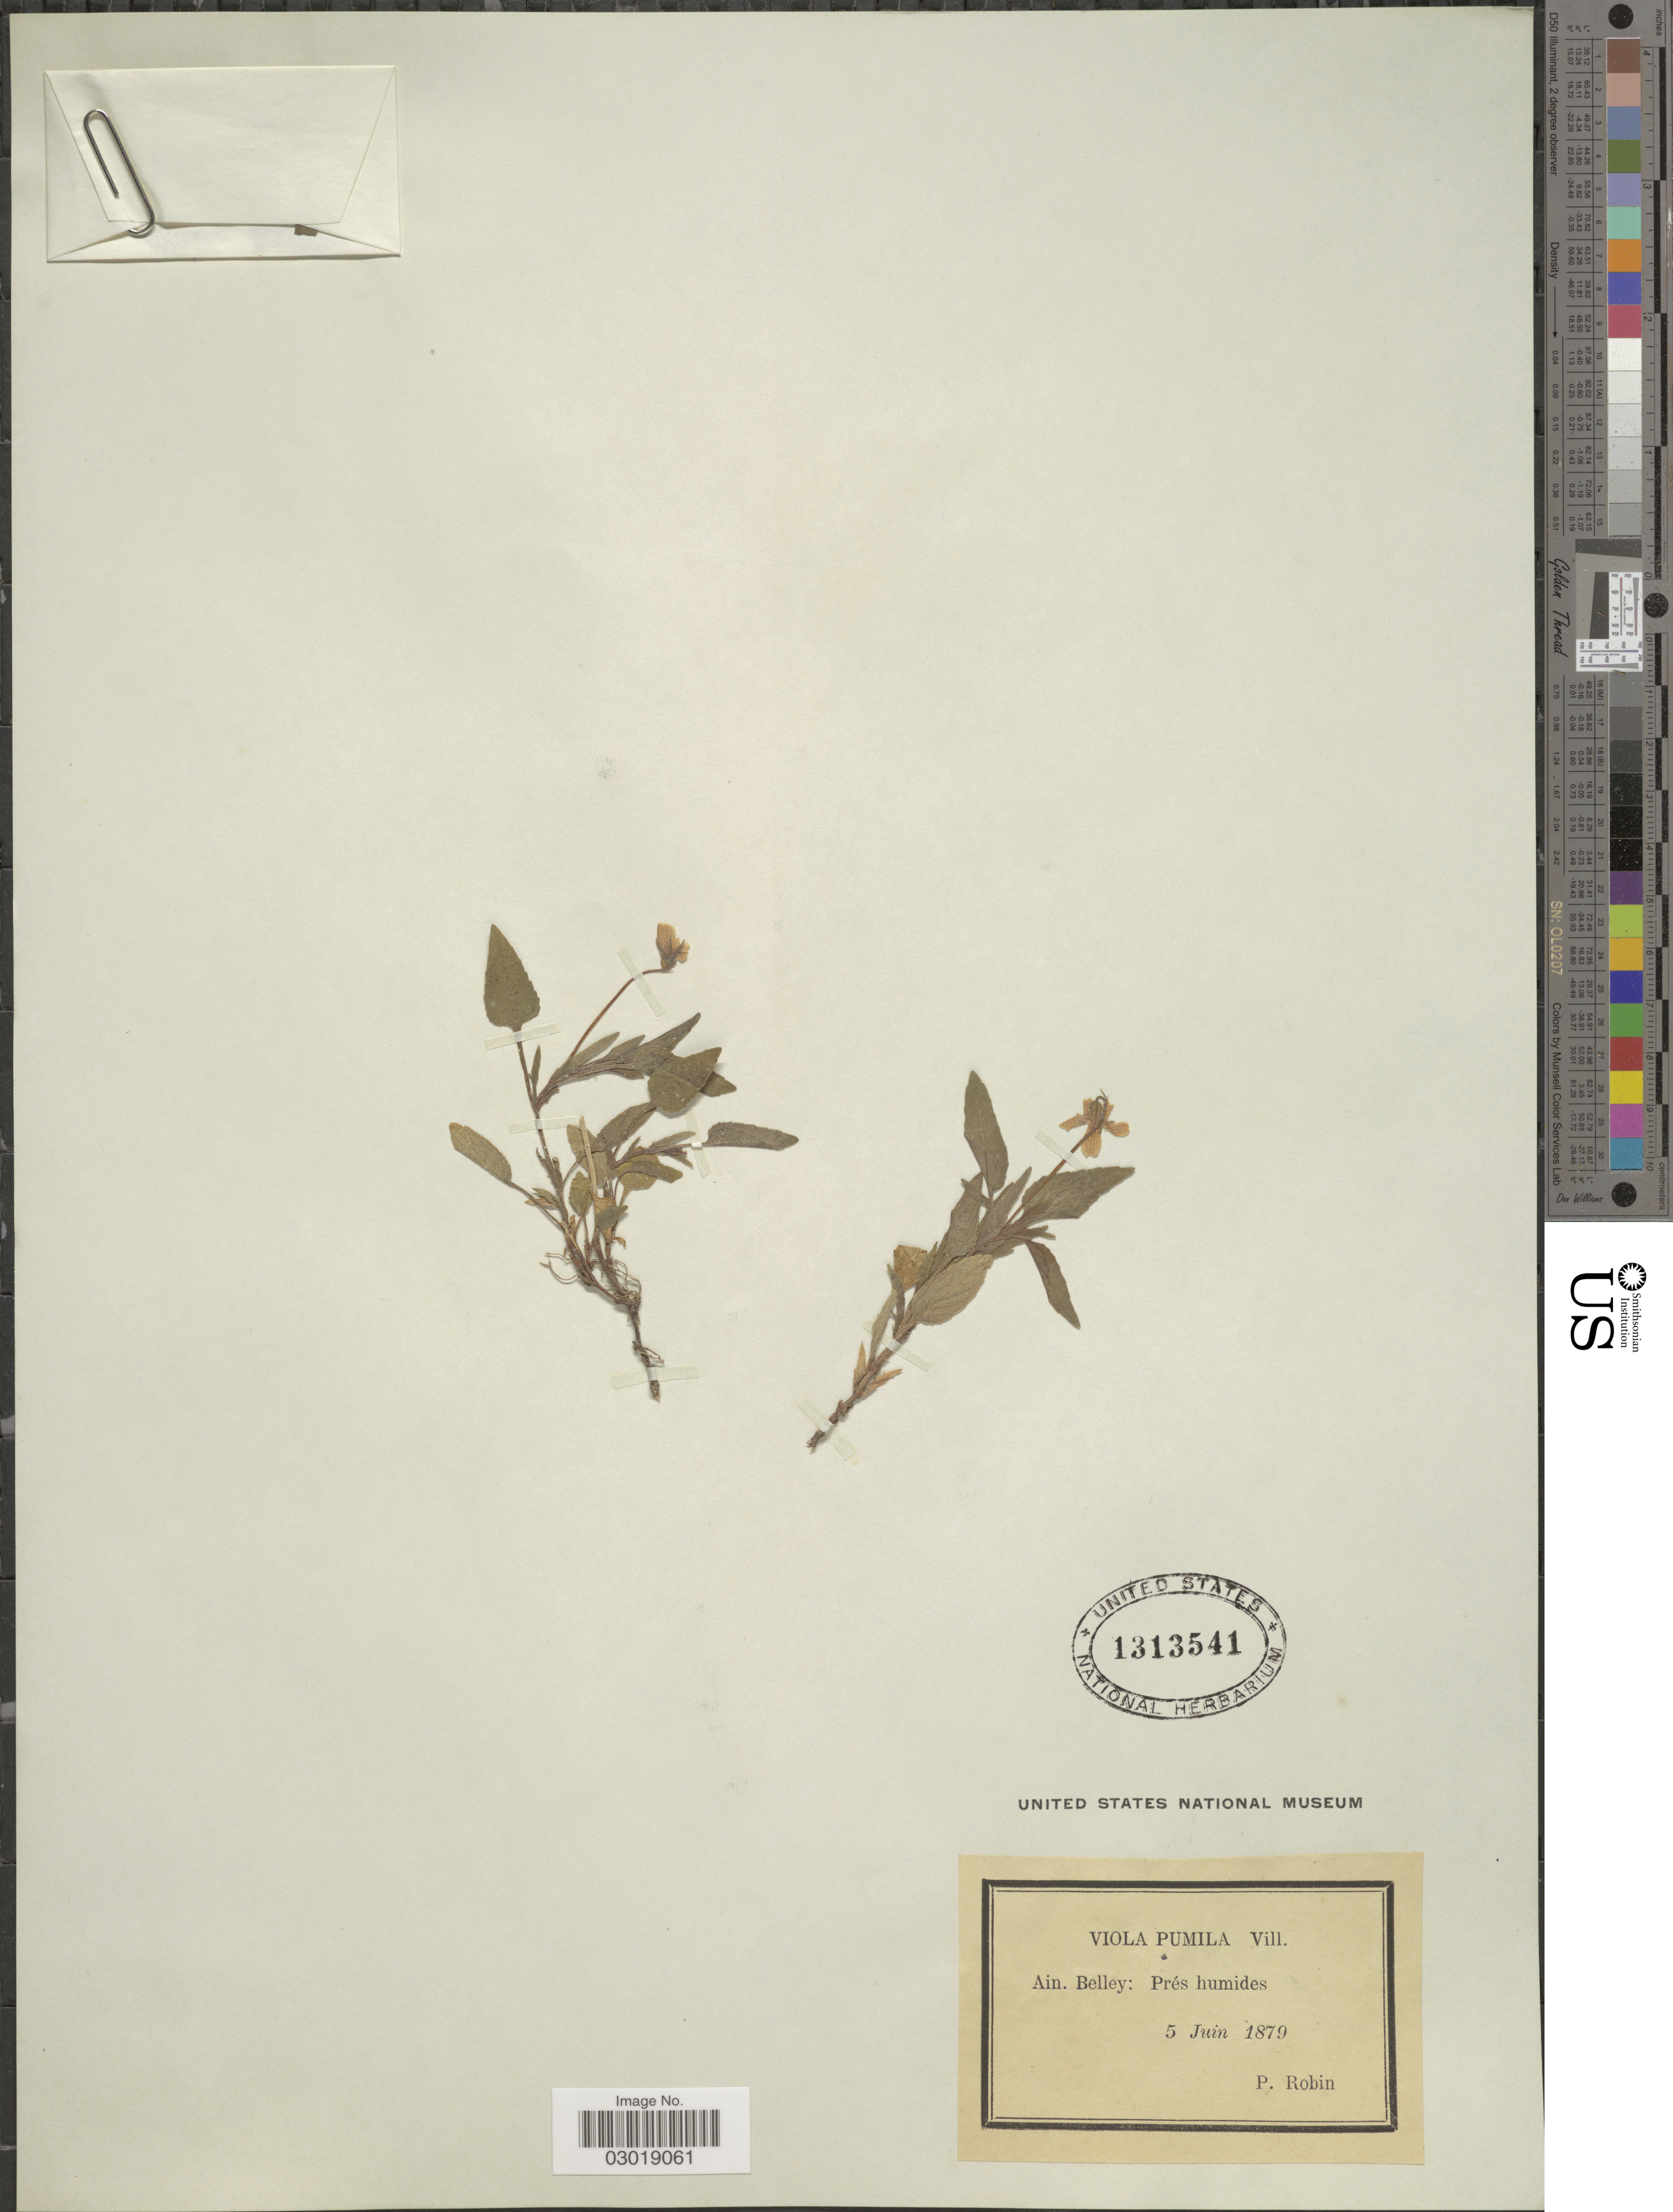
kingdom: Plantae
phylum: Tracheophyta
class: Magnoliopsida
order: Malpighiales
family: Violaceae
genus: Viola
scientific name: Viola pumila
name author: Chaix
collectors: P. Robin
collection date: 1879-06-05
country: France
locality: Ain. Belley.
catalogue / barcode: US 1313541